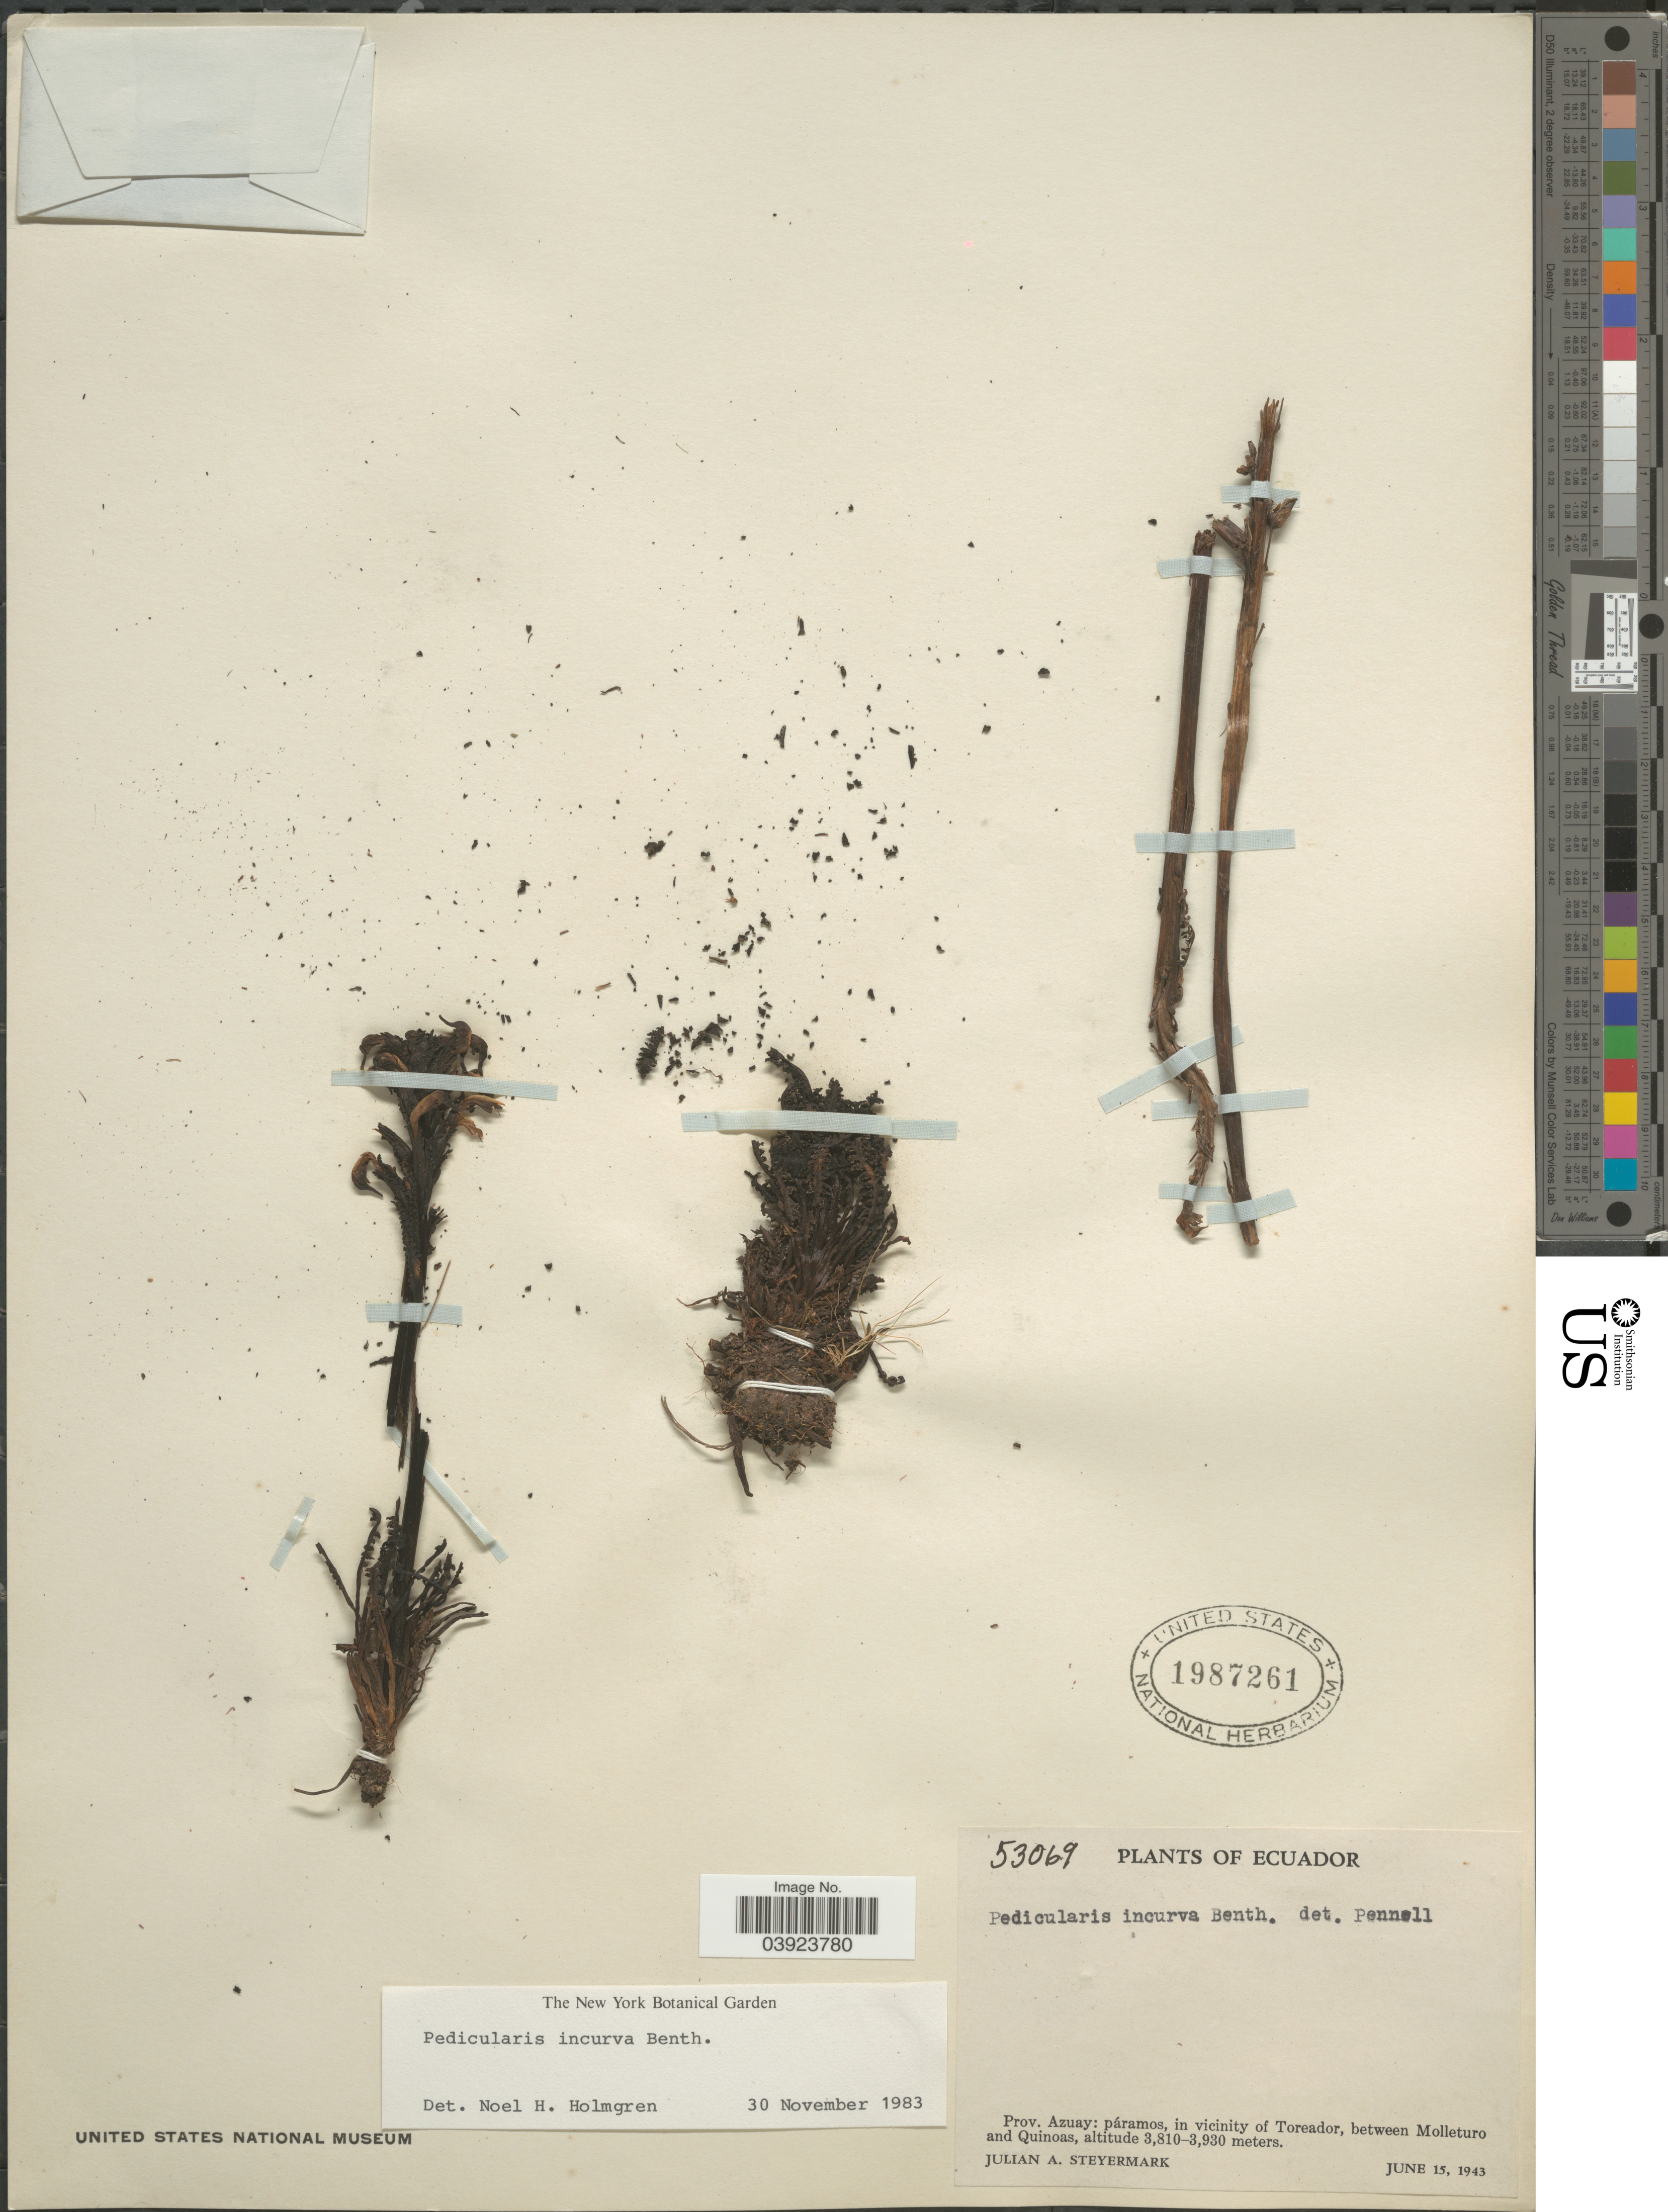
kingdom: Plantae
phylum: Tracheophyta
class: Magnoliopsida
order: Lamiales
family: Orobanchaceae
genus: Pedicularis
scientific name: Pedicularis incurva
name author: Benth.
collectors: J. Steyermark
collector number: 53069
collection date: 1943-06-15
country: Ecuador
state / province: Azuay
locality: Páramos, in vicinity of Toreador, between Molleturo and Quinoas.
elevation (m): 3810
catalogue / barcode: US 1987261